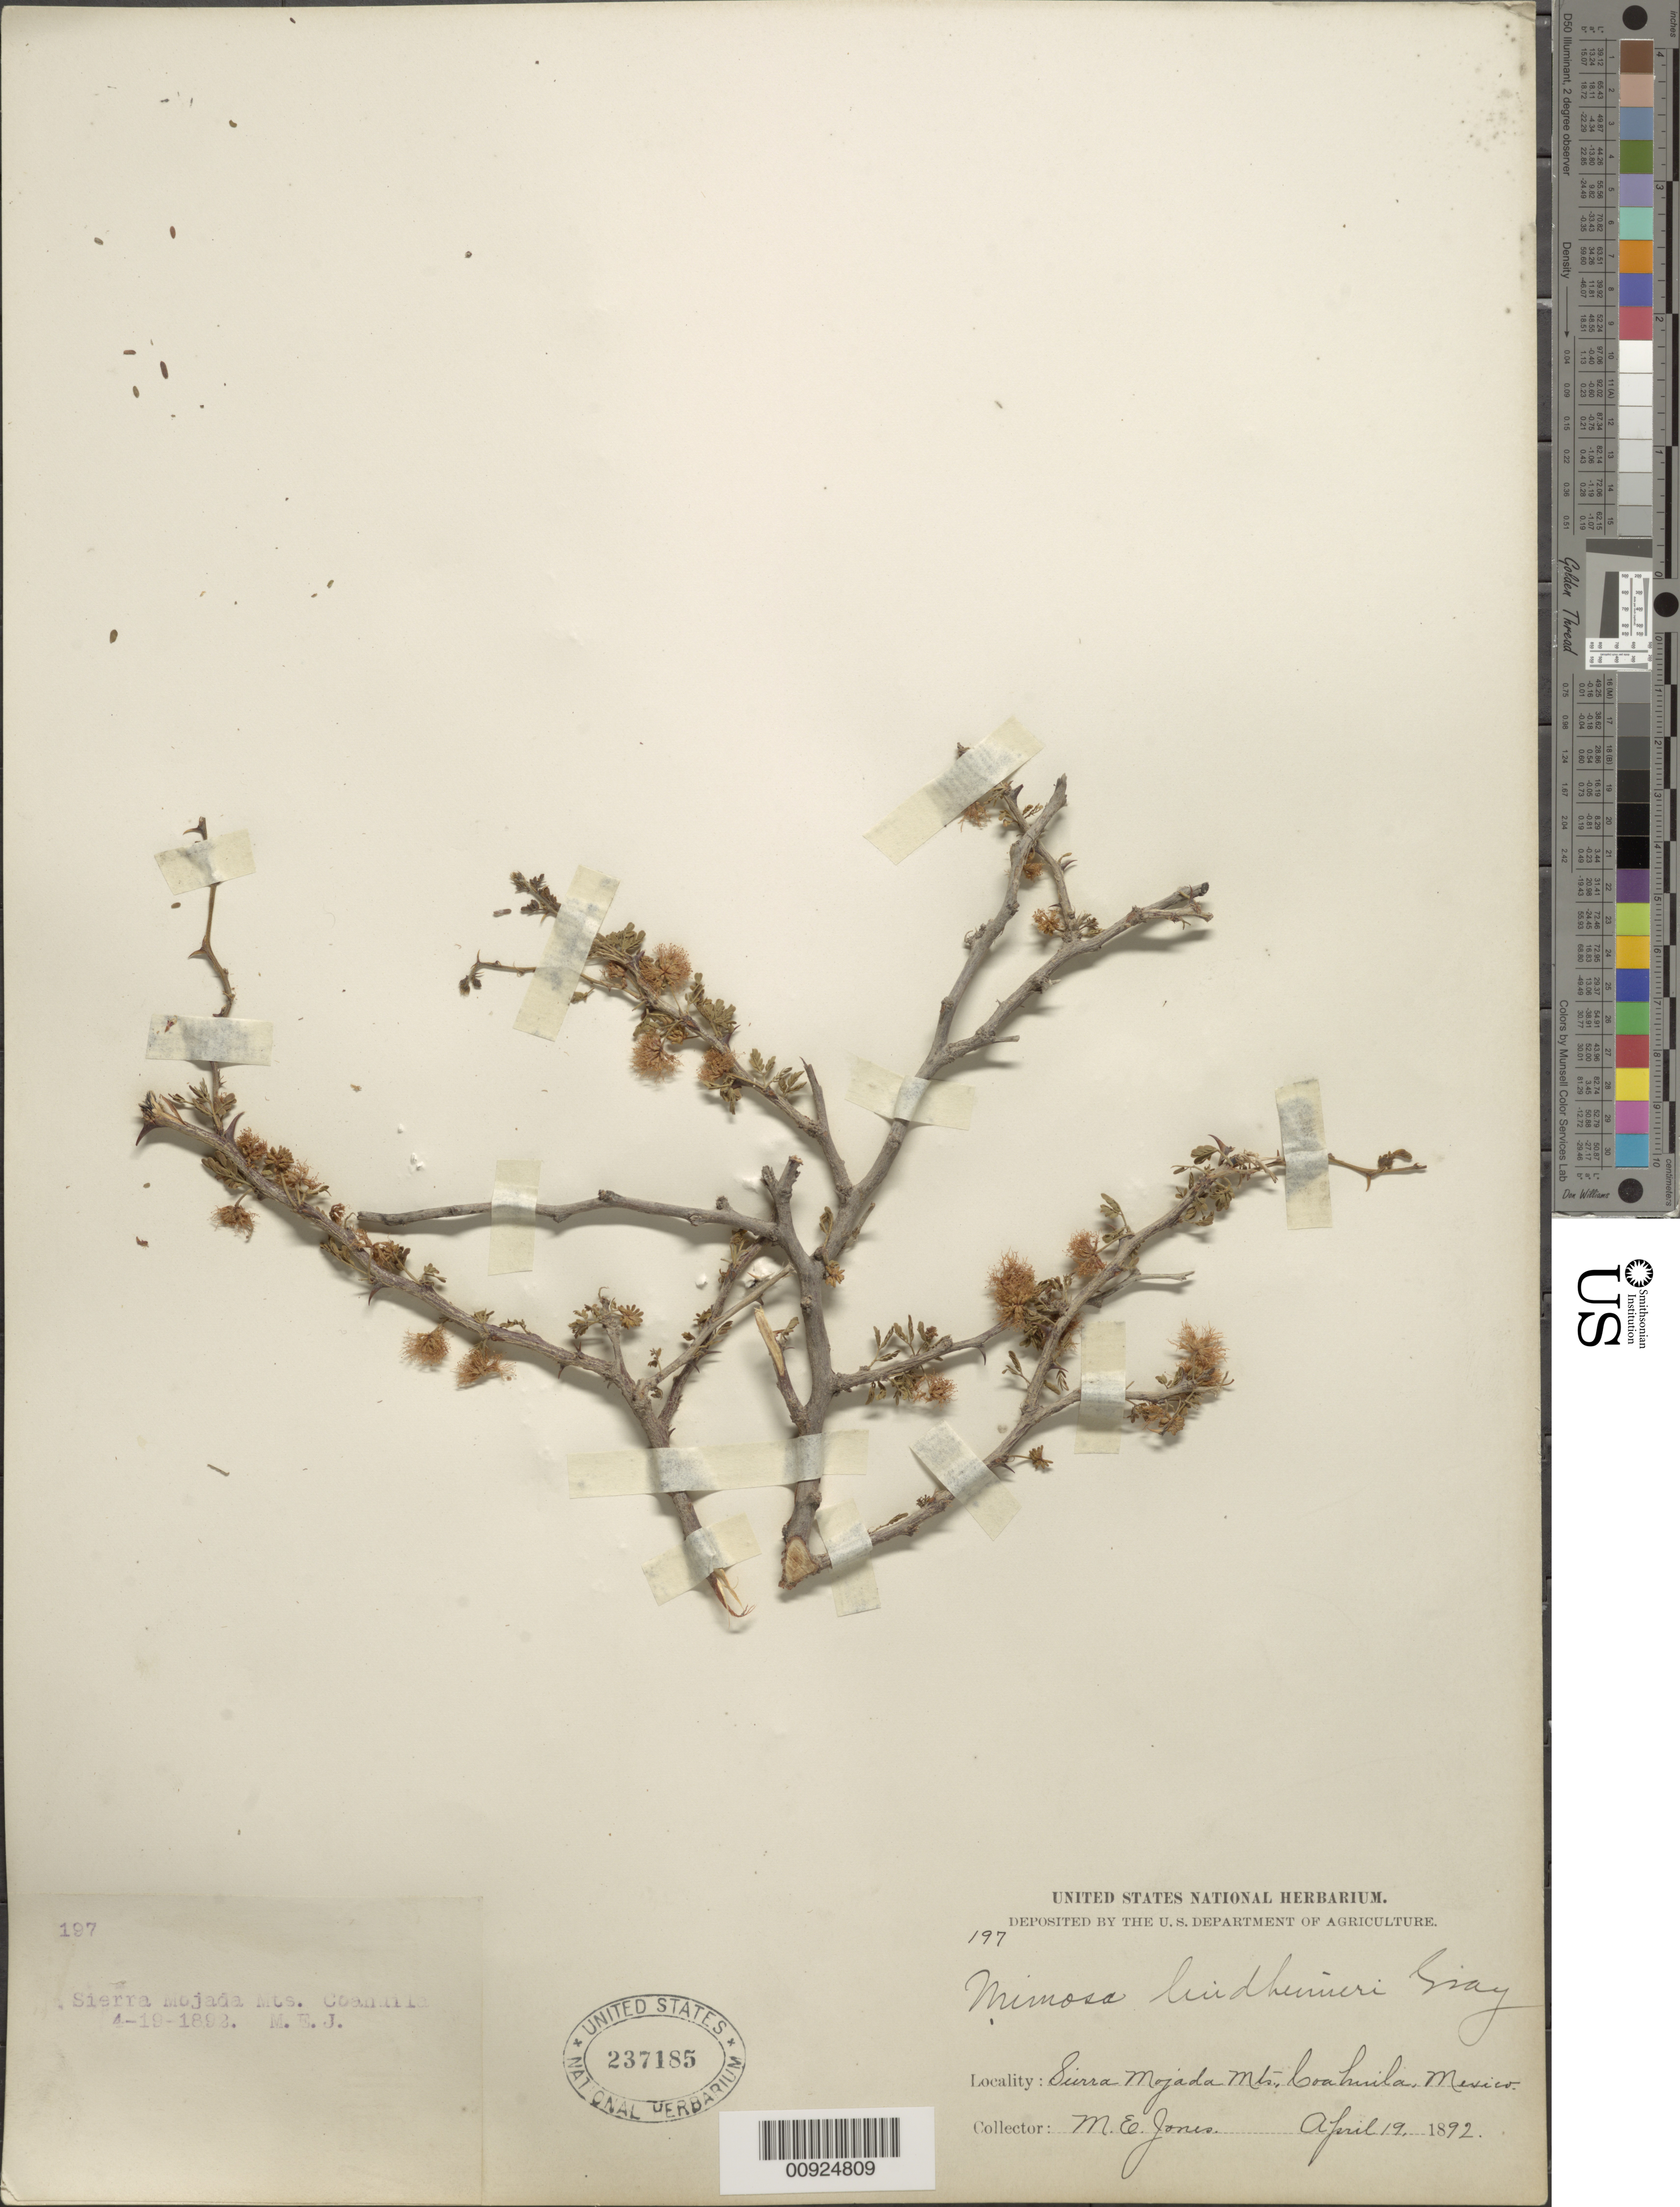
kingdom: Plantae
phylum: Tracheophyta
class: Magnoliopsida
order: Fabales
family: Fabaceae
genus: Mimosa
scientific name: Mimosa lindheimeri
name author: A. Gray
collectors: M. E. Jones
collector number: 197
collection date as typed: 19 Apr 1892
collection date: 1892-04-19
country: Mexico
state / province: Coahuila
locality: Sierra Mojada Mts., Coahuila.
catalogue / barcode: US 237185